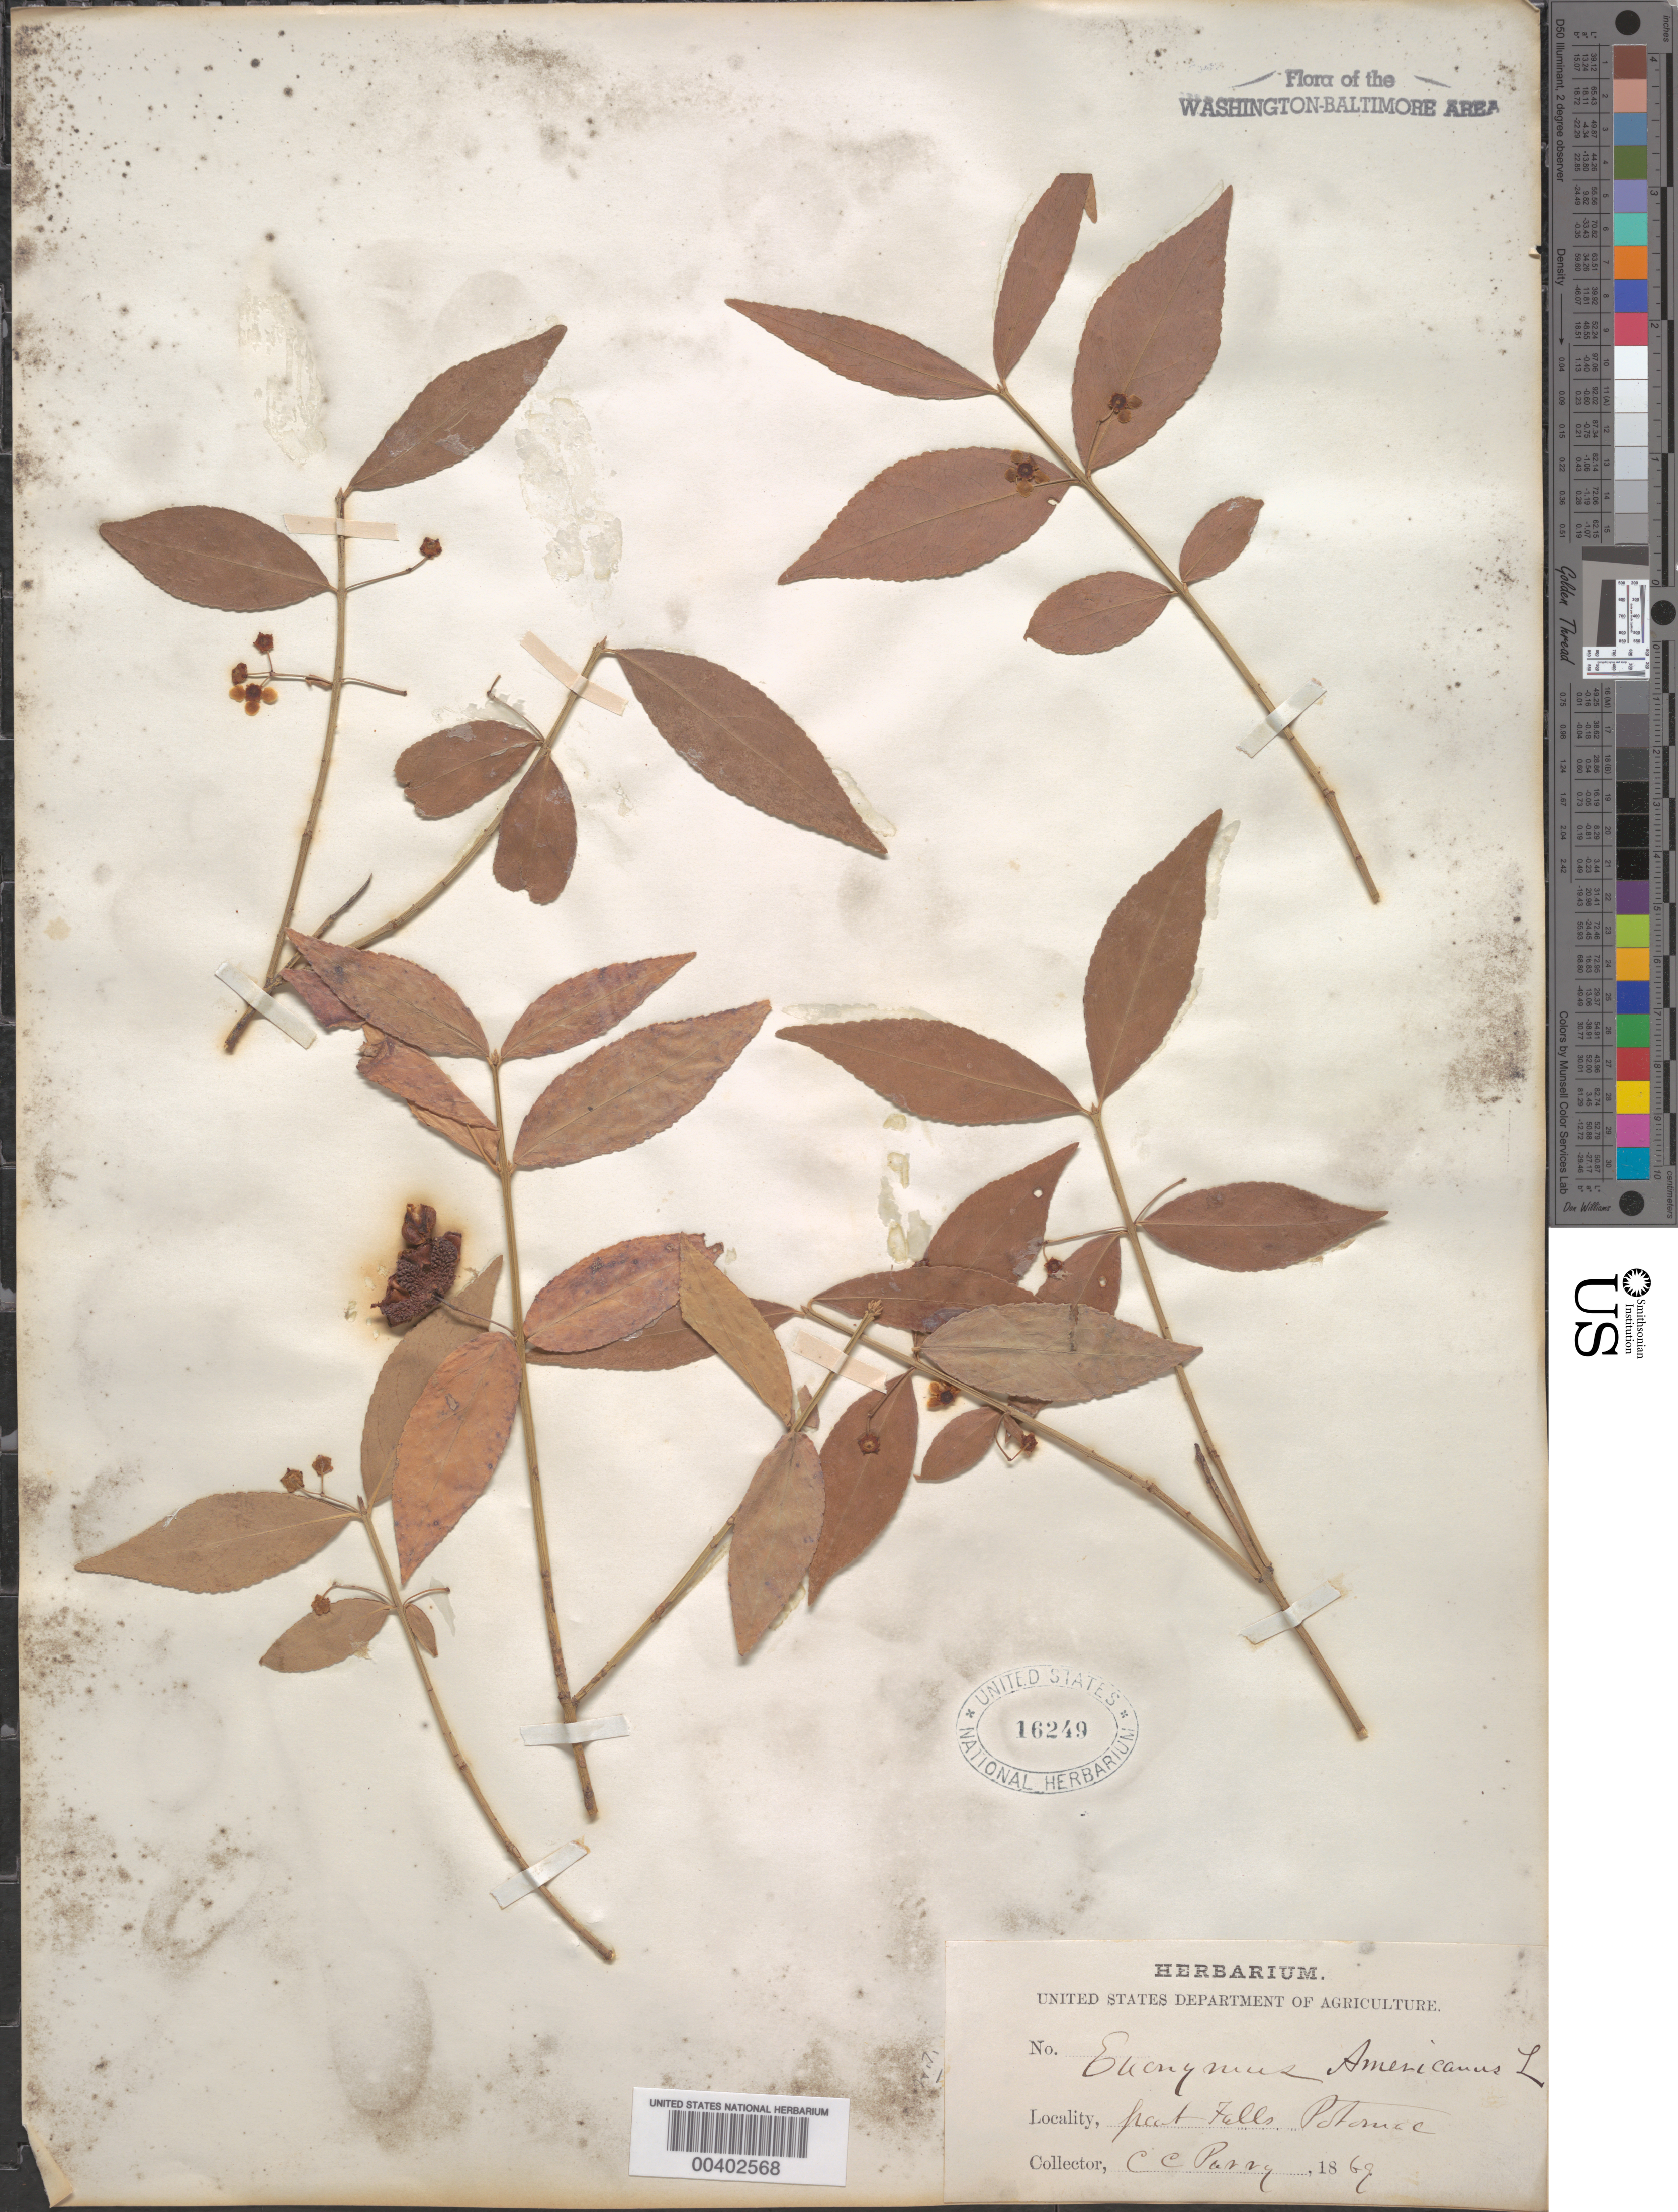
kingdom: Plantae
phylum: Tracheophyta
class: Magnoliopsida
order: Celastrales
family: Celastraceae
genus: Euonymus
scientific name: Euonymus americanus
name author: L.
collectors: C. C. Parry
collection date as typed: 1869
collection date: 1869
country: United States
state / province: Maryland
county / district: Montgomery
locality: Great Falls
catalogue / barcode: US 16249